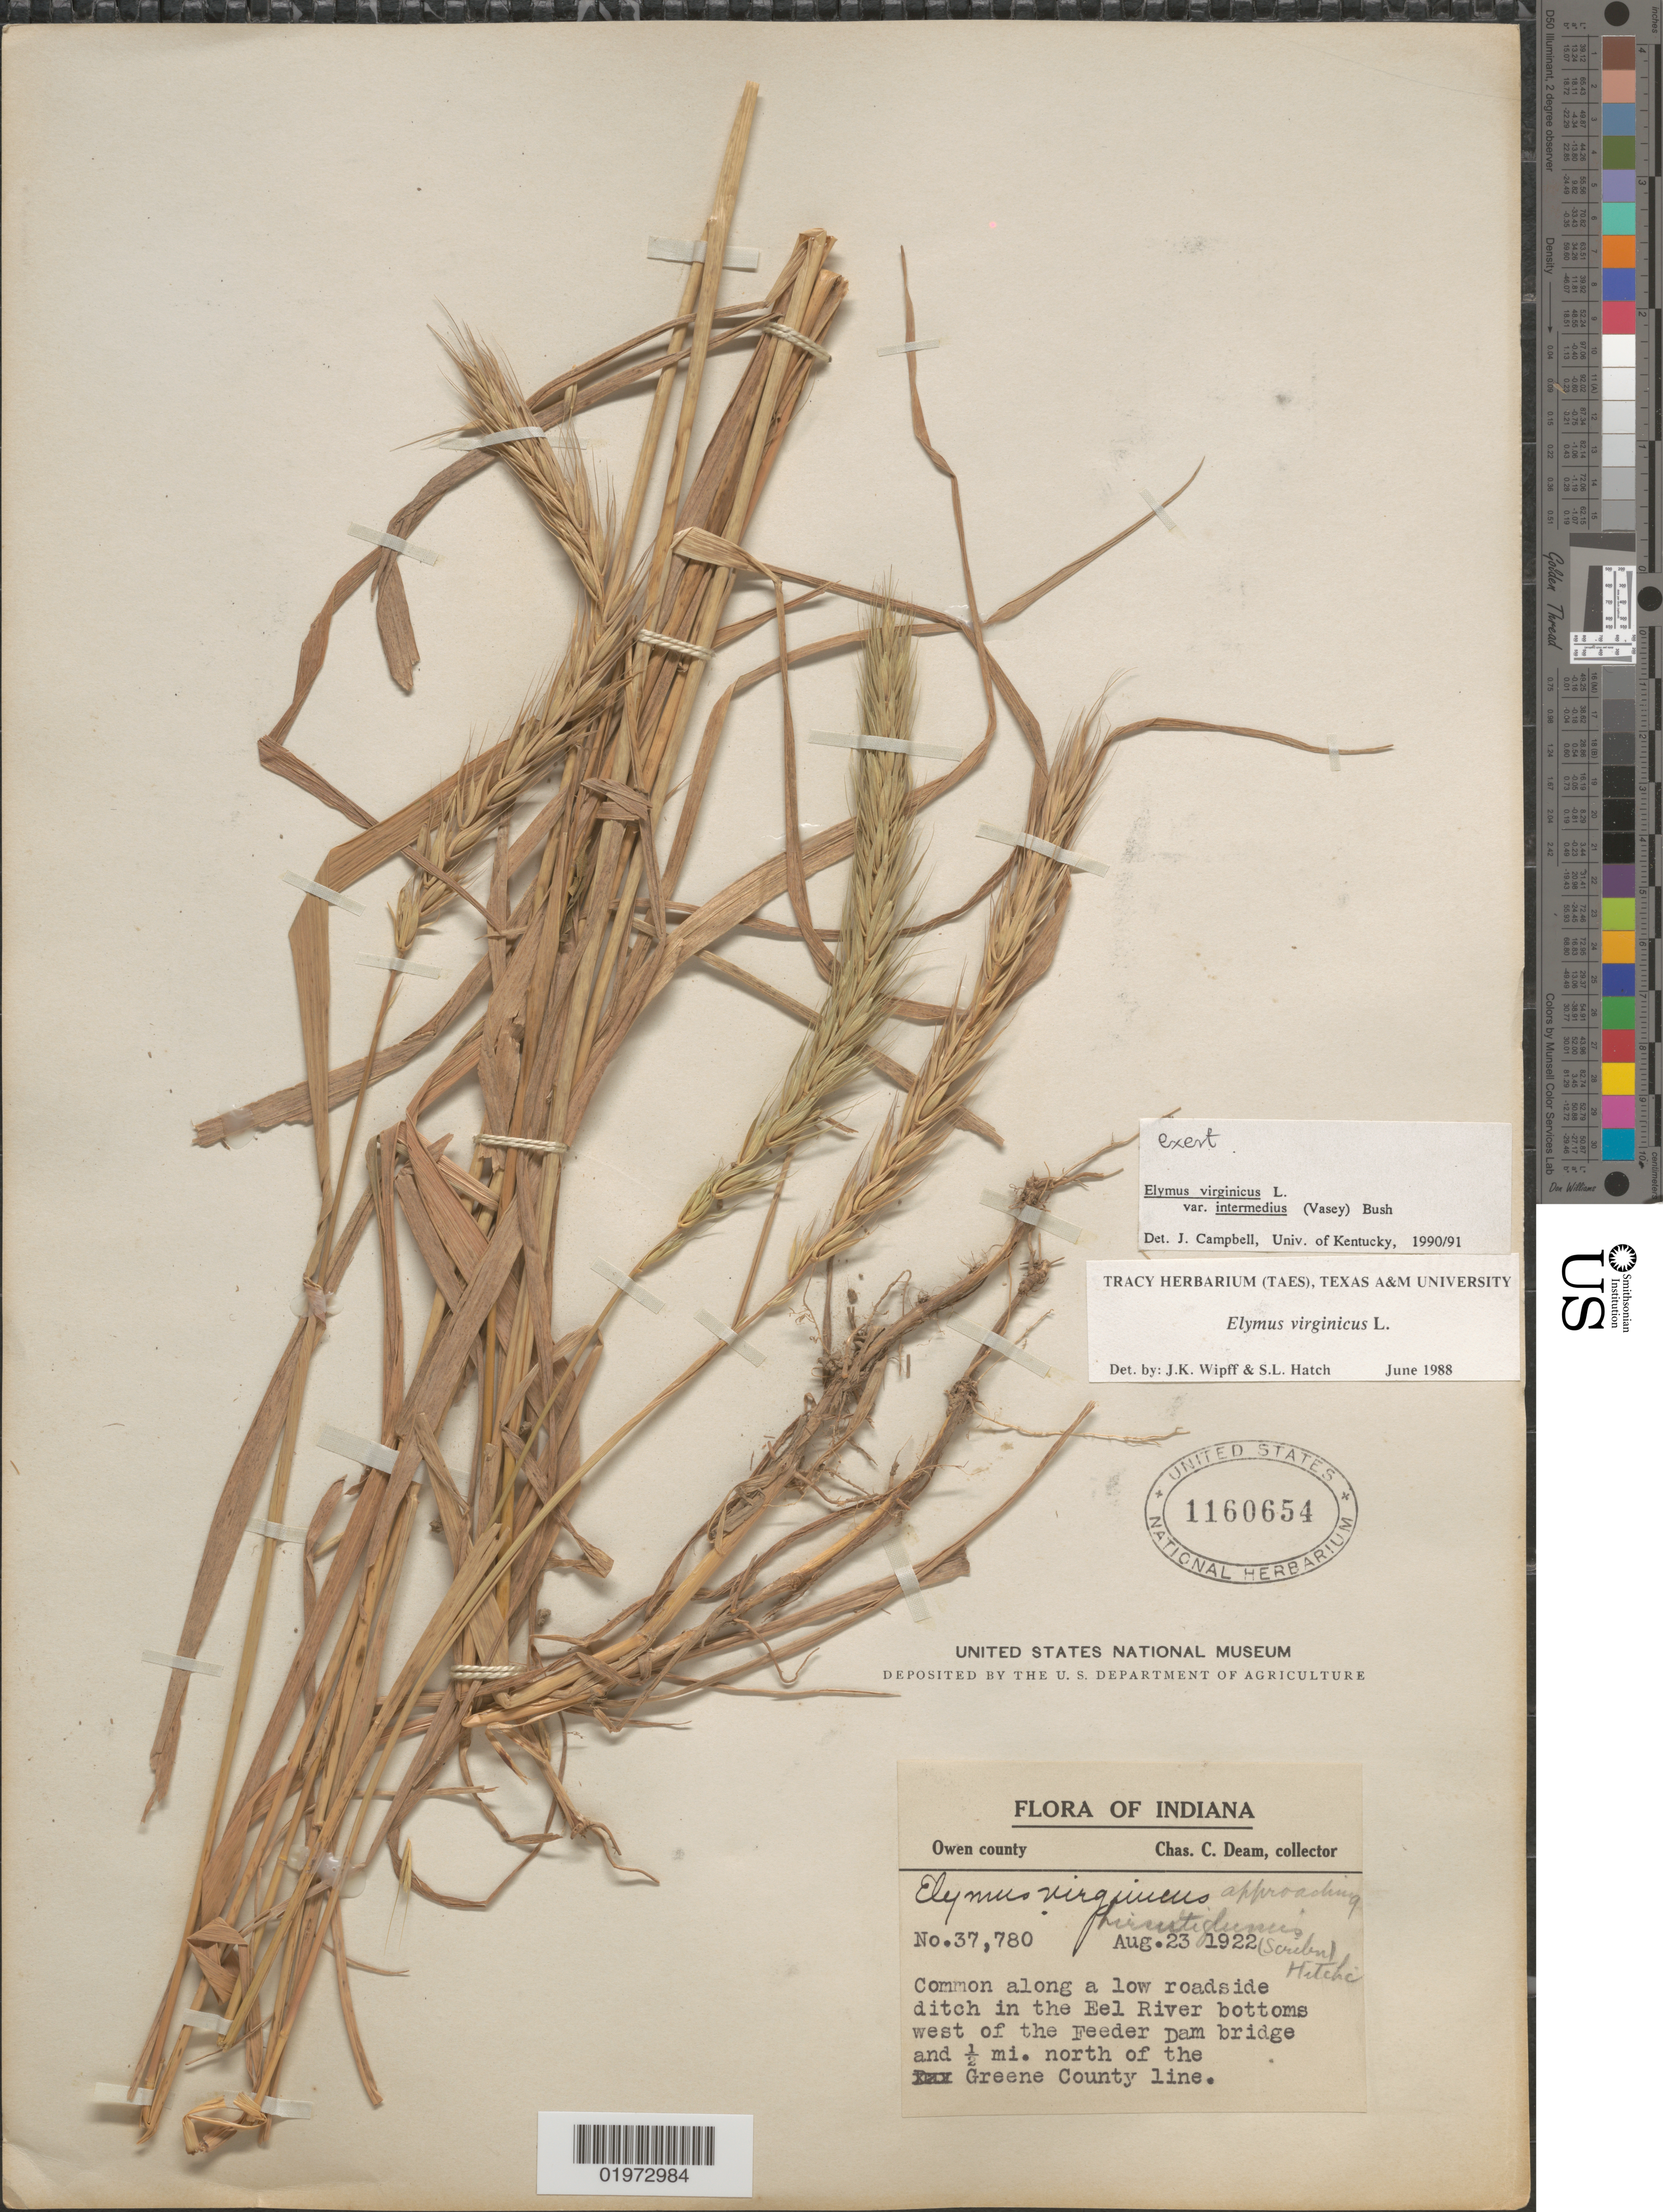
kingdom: Plantae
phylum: Tracheophyta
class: Liliopsida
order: Poales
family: Poaceae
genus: Elymus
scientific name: Elymus virginicus var. intermedius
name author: L.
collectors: C. C. Deam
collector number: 37780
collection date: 1922-08-23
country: United States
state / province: Indiana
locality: Owen county. Along a low roadside ditch in the Eel River bottoms west of the Feeder Dam bridge and ½ mi. north of the Greene County line.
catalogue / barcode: US 1160654